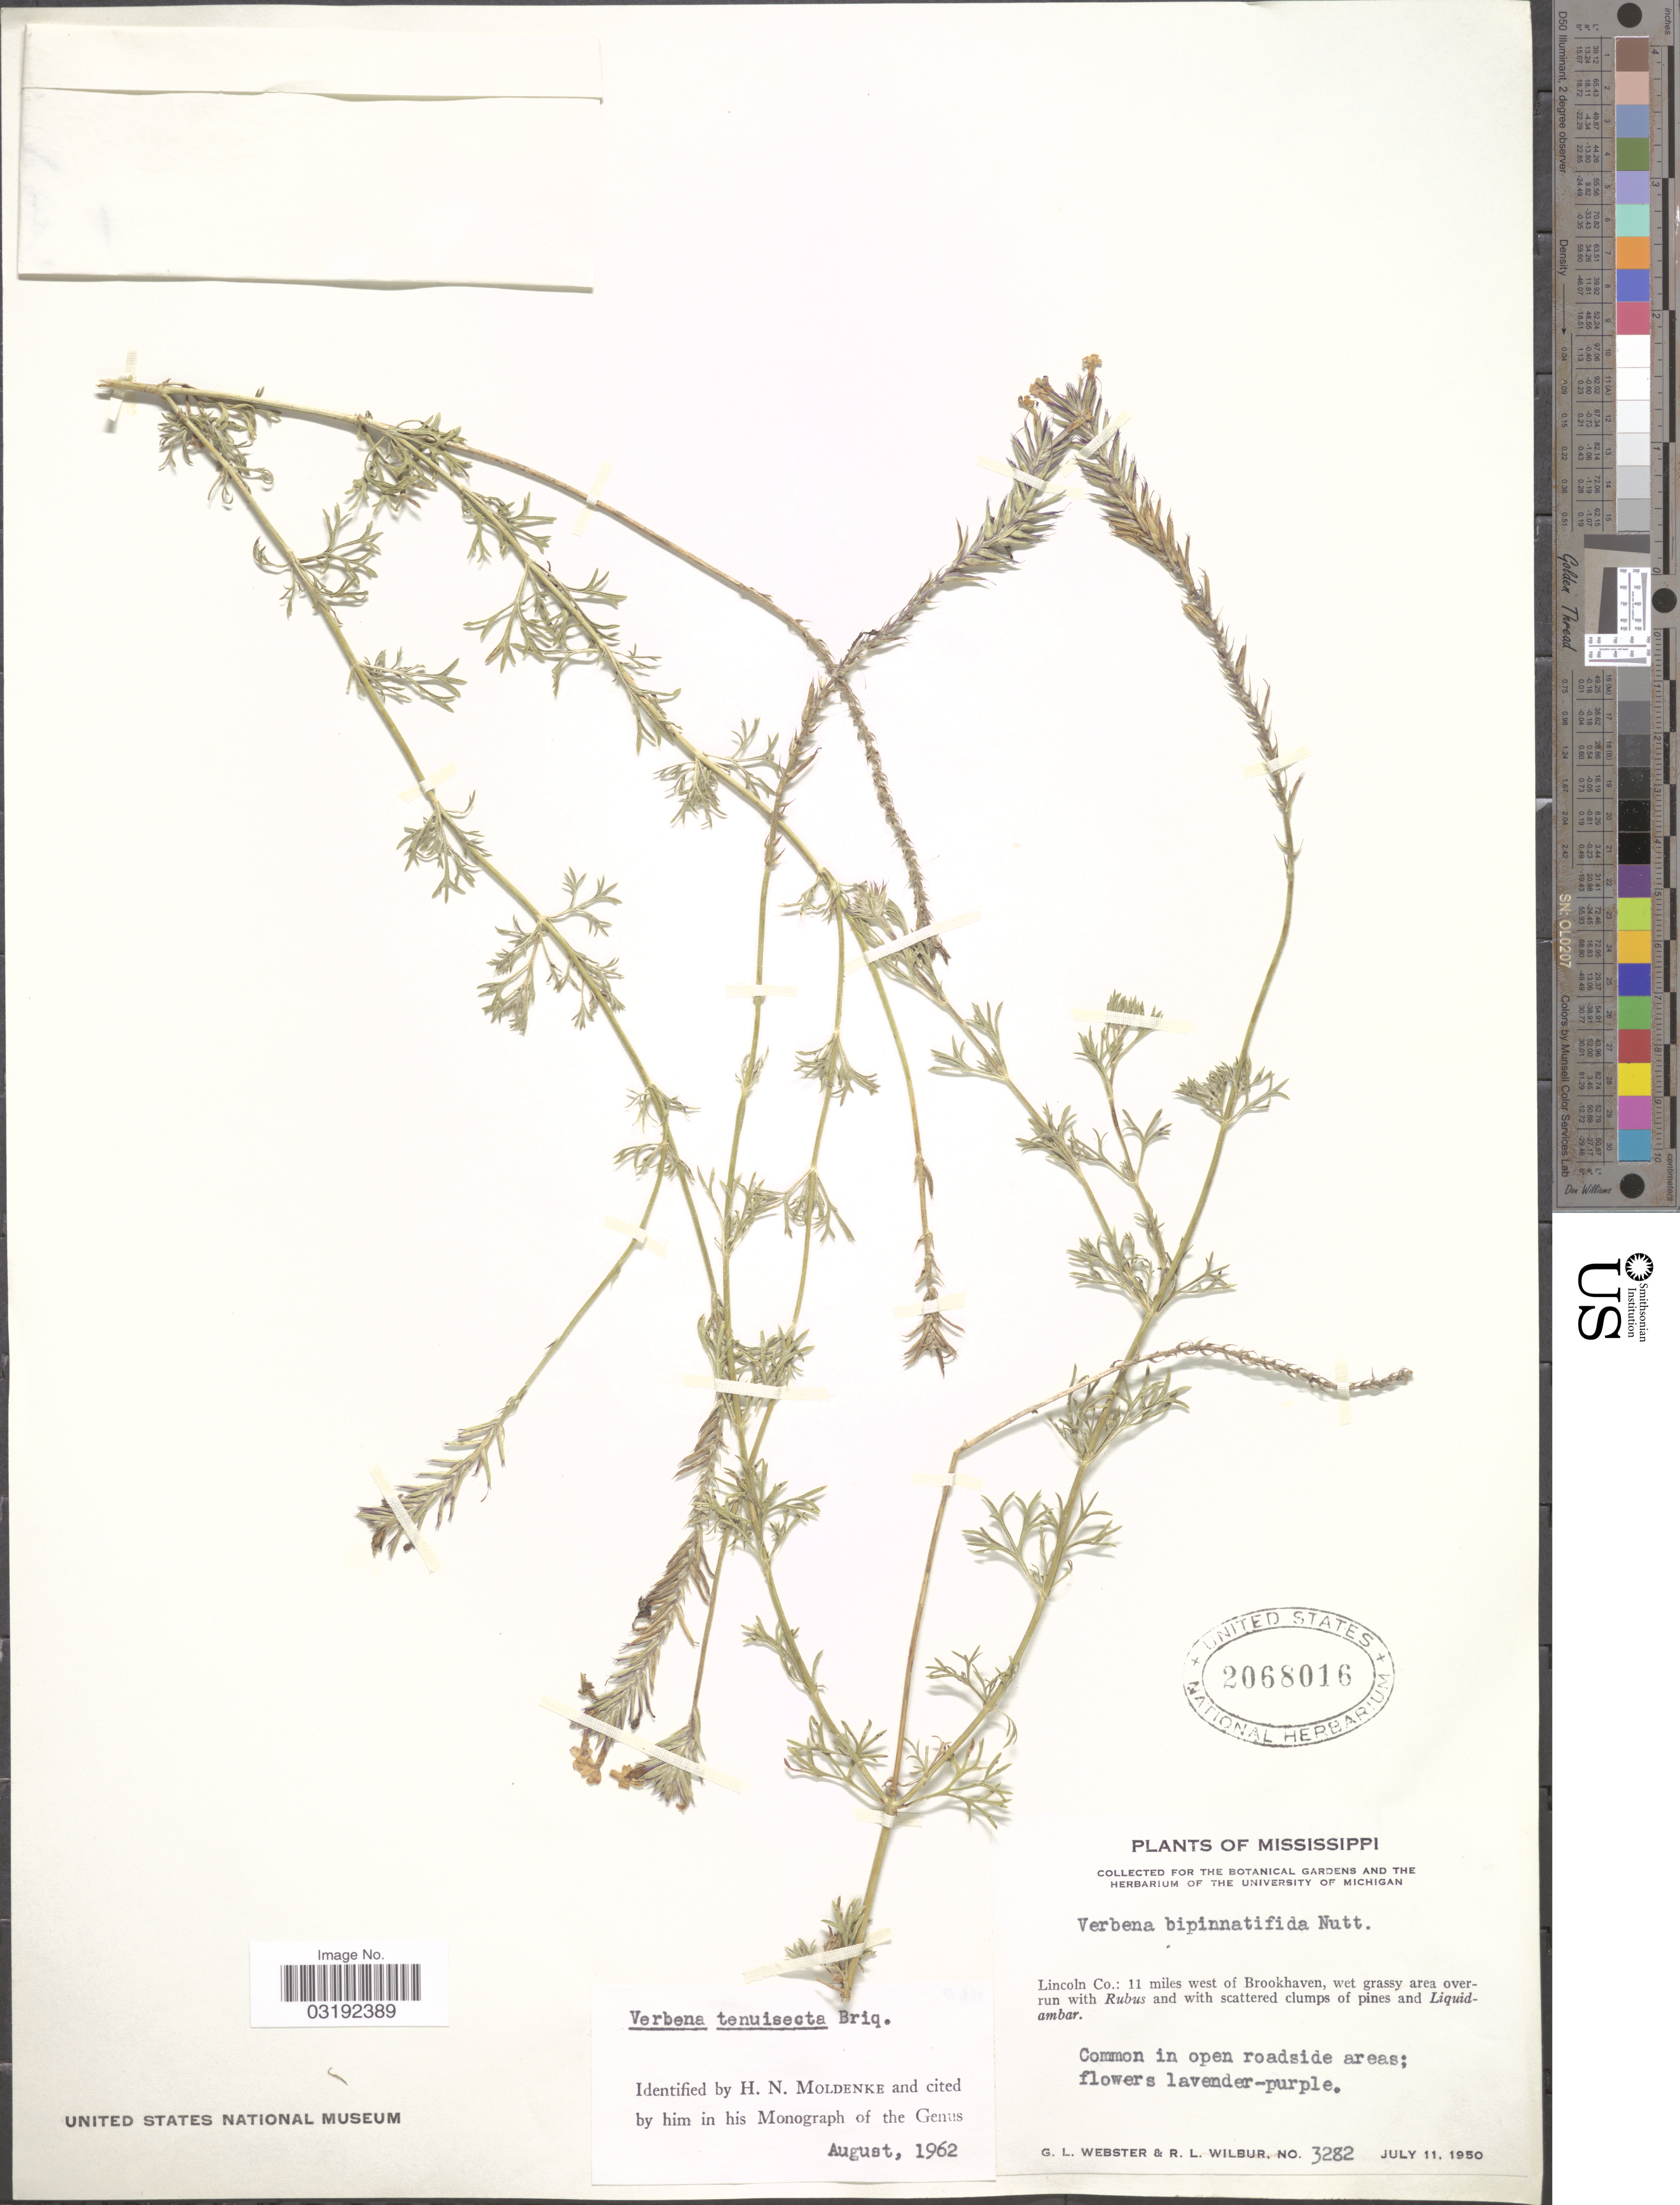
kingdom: Plantae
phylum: Tracheophyta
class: Magnoliopsida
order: Lamiales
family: Verbenaceae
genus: Verbena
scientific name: Verbena tenuisecta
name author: Briq.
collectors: G. L. Webster & R. L. Wilbur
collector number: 3282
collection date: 1950-07-11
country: United States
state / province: Mississippi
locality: Lincoln Co.: 11 miles west of Brookhaven.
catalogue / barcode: US 2068016